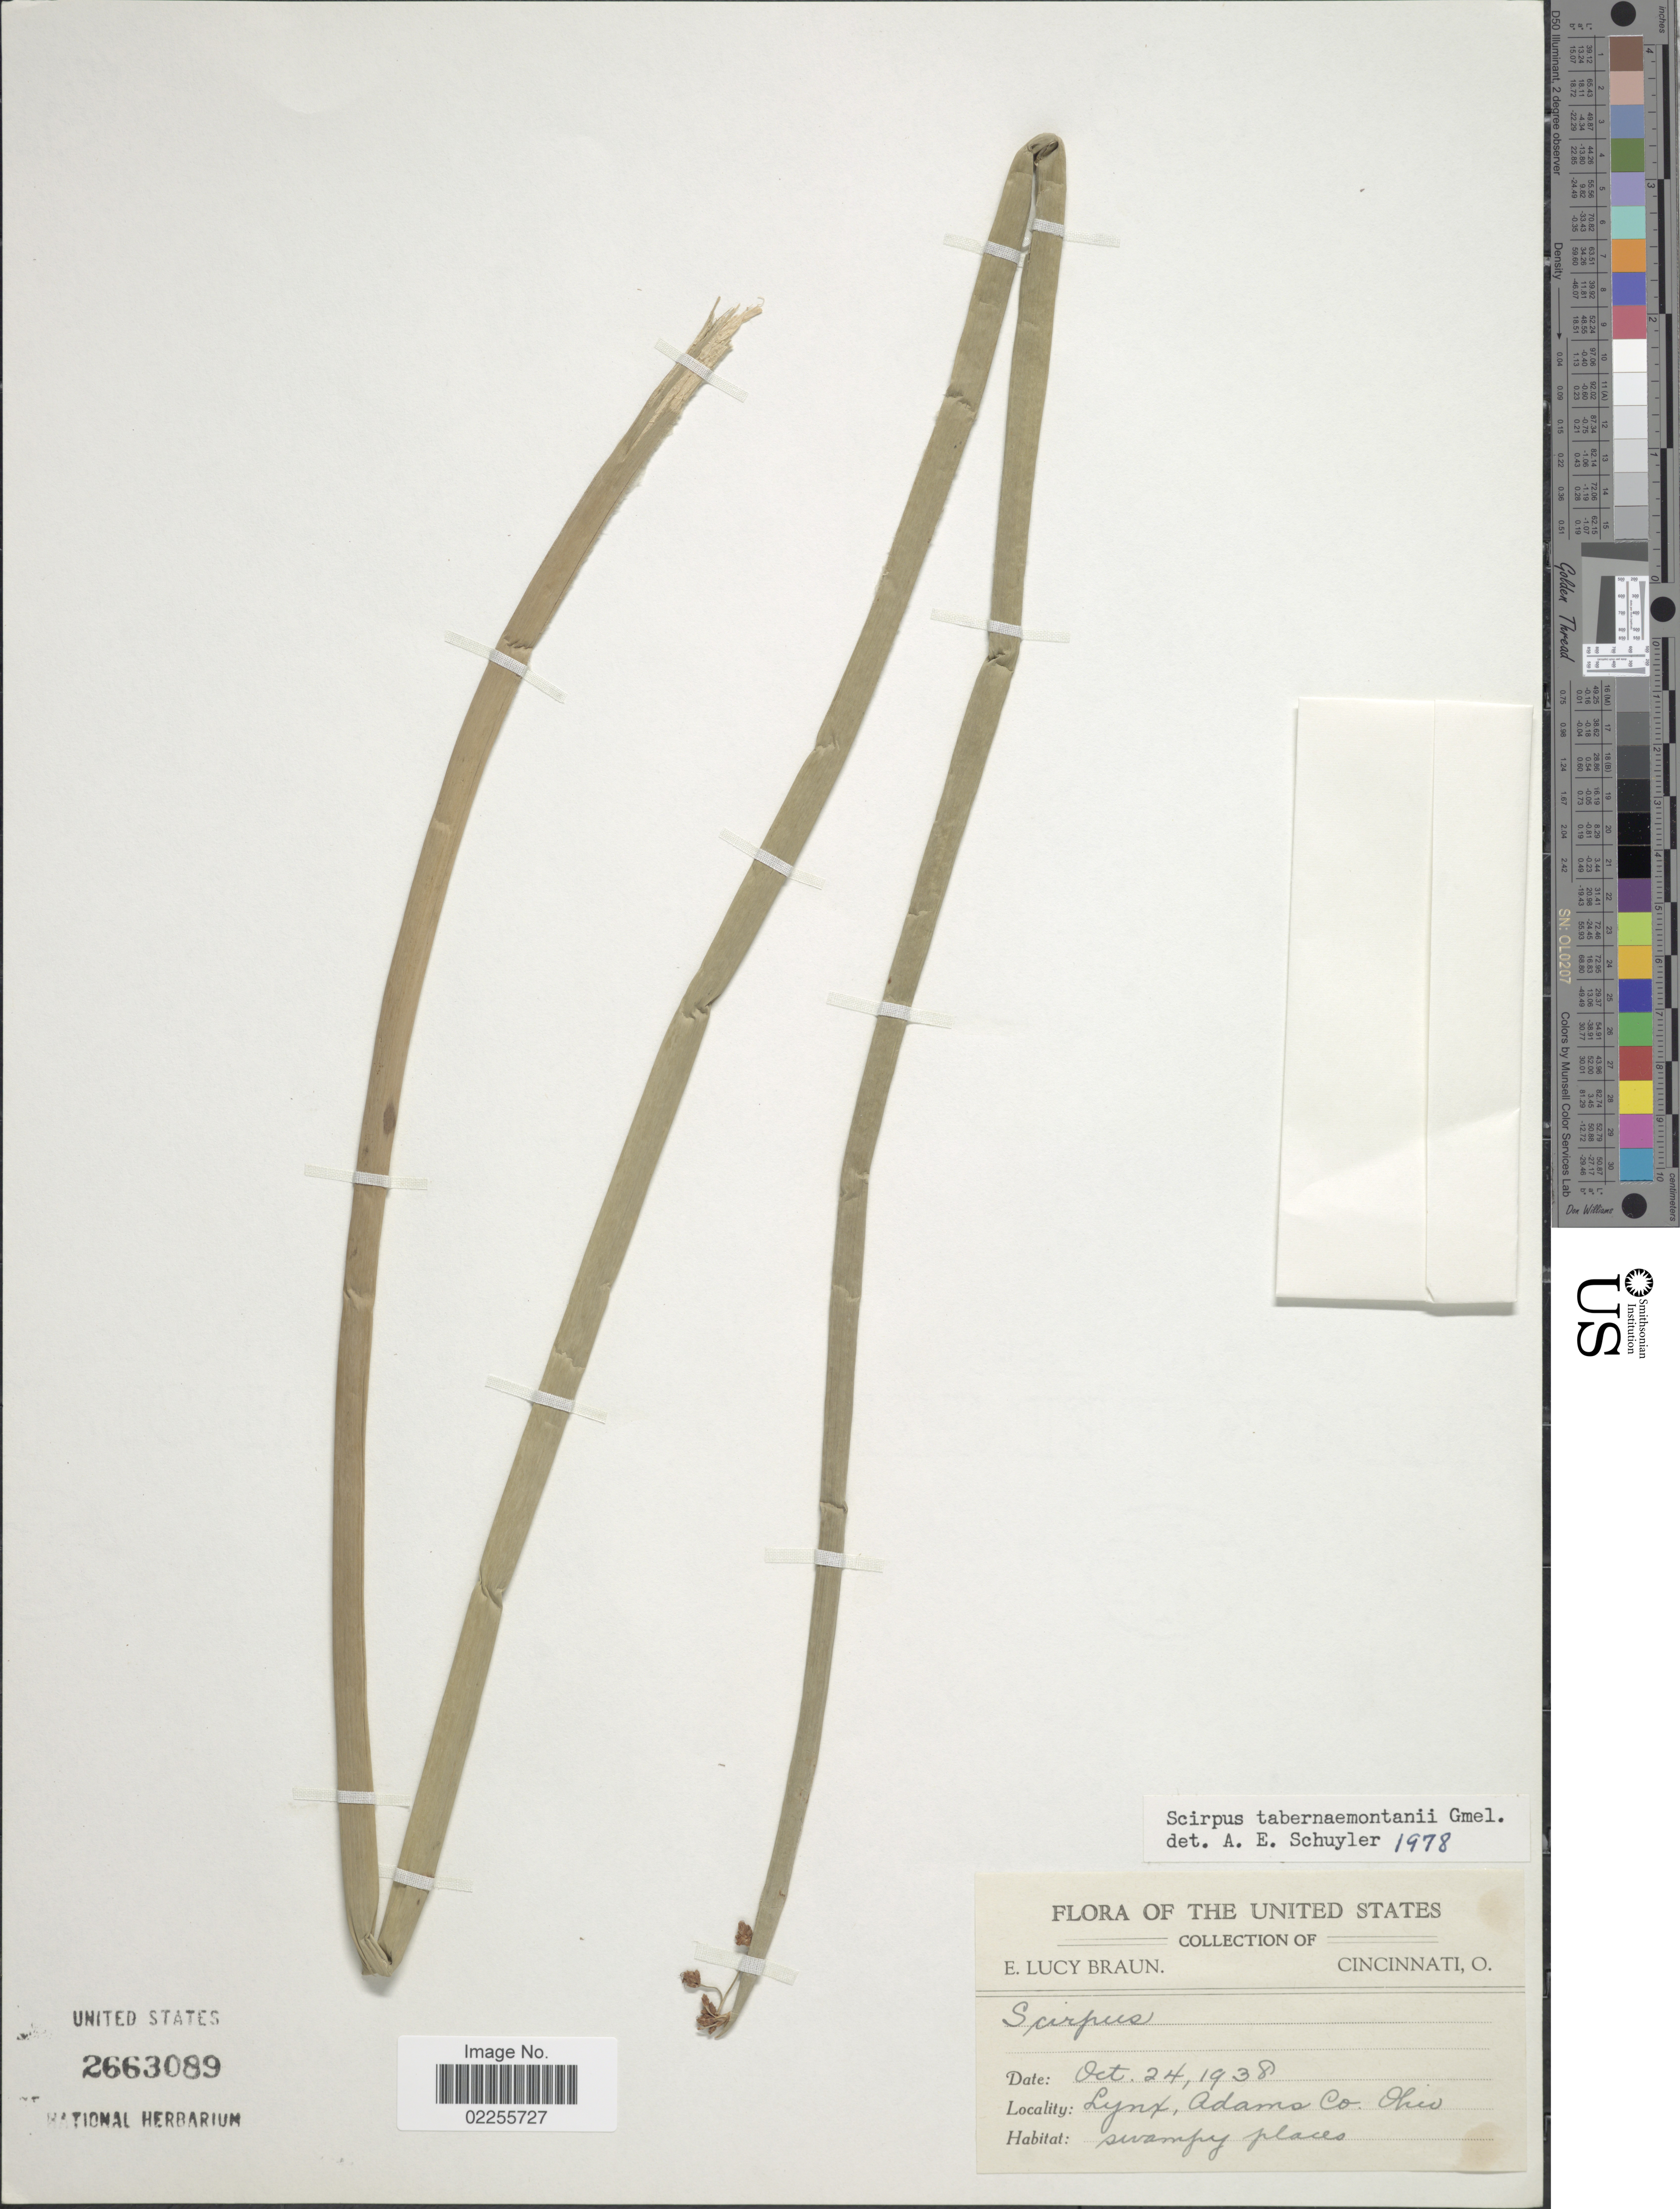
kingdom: Plantae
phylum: Tracheophyta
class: Liliopsida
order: Poales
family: Cyperaceae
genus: Schoenoplectus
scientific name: Schoenoplectus tabernaemontani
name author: (C.C. Gmel.) Palla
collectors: E. L. Braun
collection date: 1938-10-24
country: United States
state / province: Ohio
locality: Lynx, Adams Co., swampy places.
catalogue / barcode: US 2663089